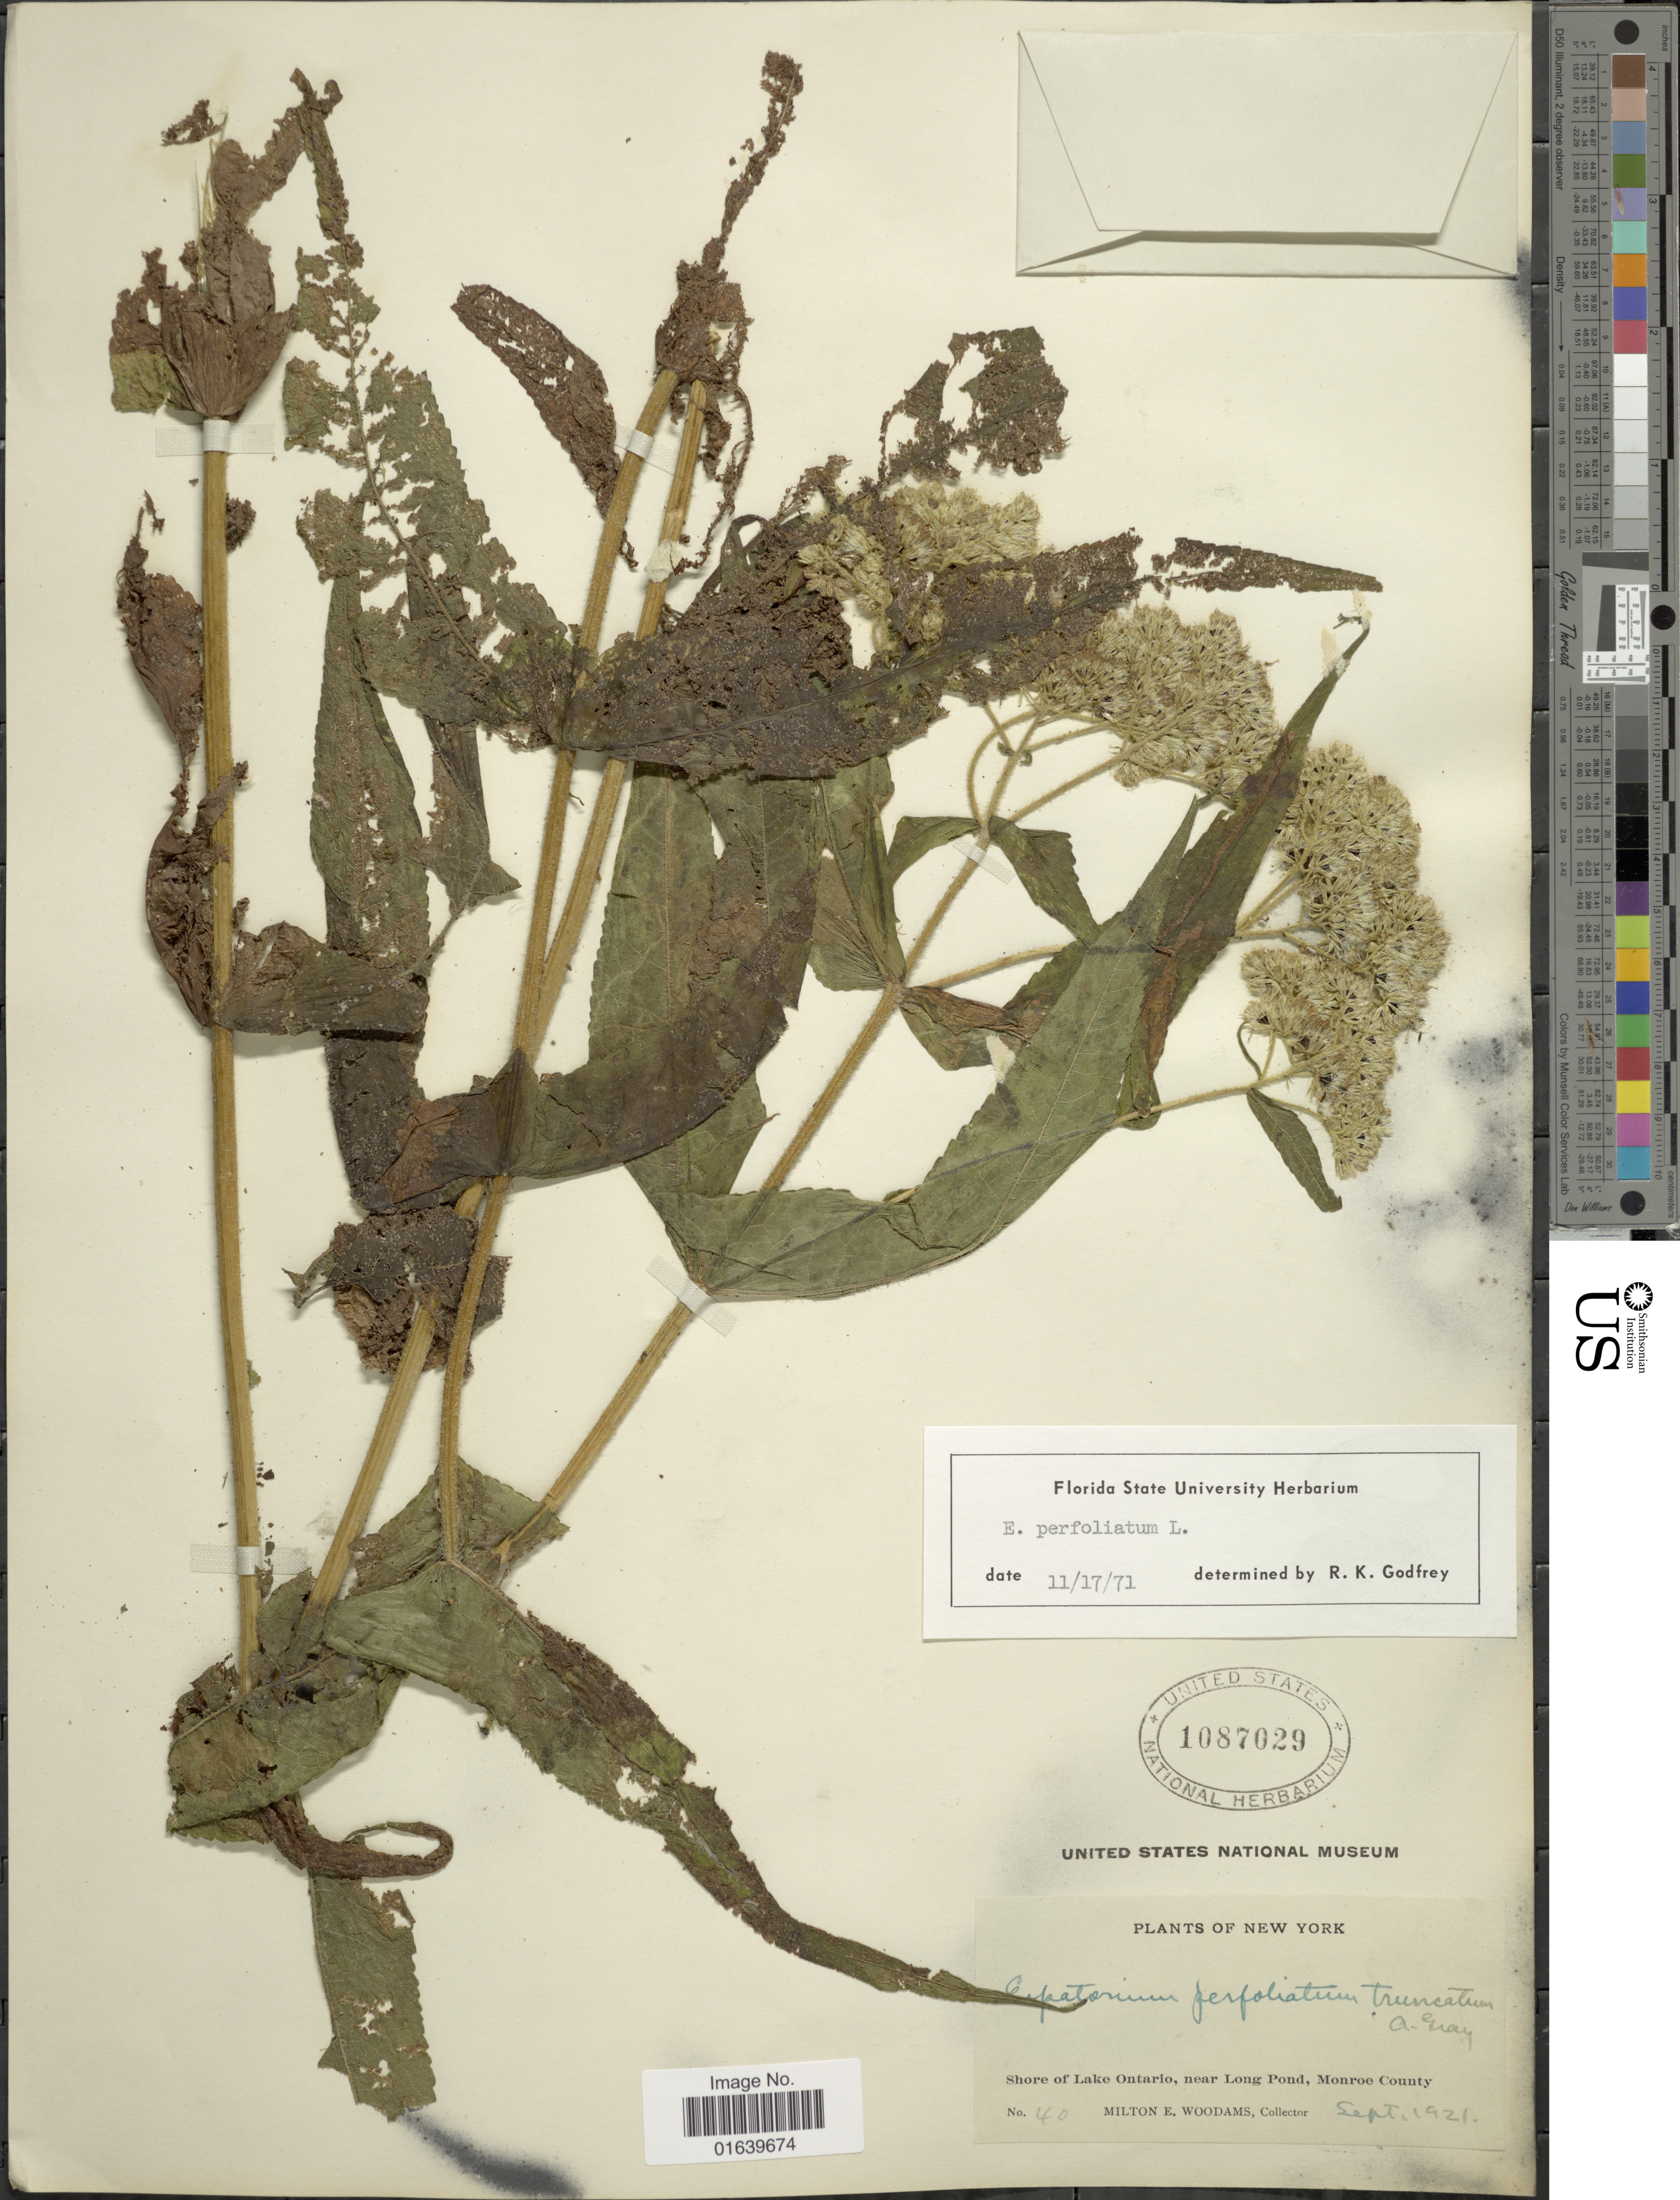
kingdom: Plantae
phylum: Tracheophyta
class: Magnoliopsida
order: Asterales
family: Asteraceae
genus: Eupatorium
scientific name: Eupatorium perfoliatum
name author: L.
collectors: M. Woodams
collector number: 40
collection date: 1921-09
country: United States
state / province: New York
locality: Shore of Lake Ontario, near Long Pond, Monroe County.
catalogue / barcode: US 1087029